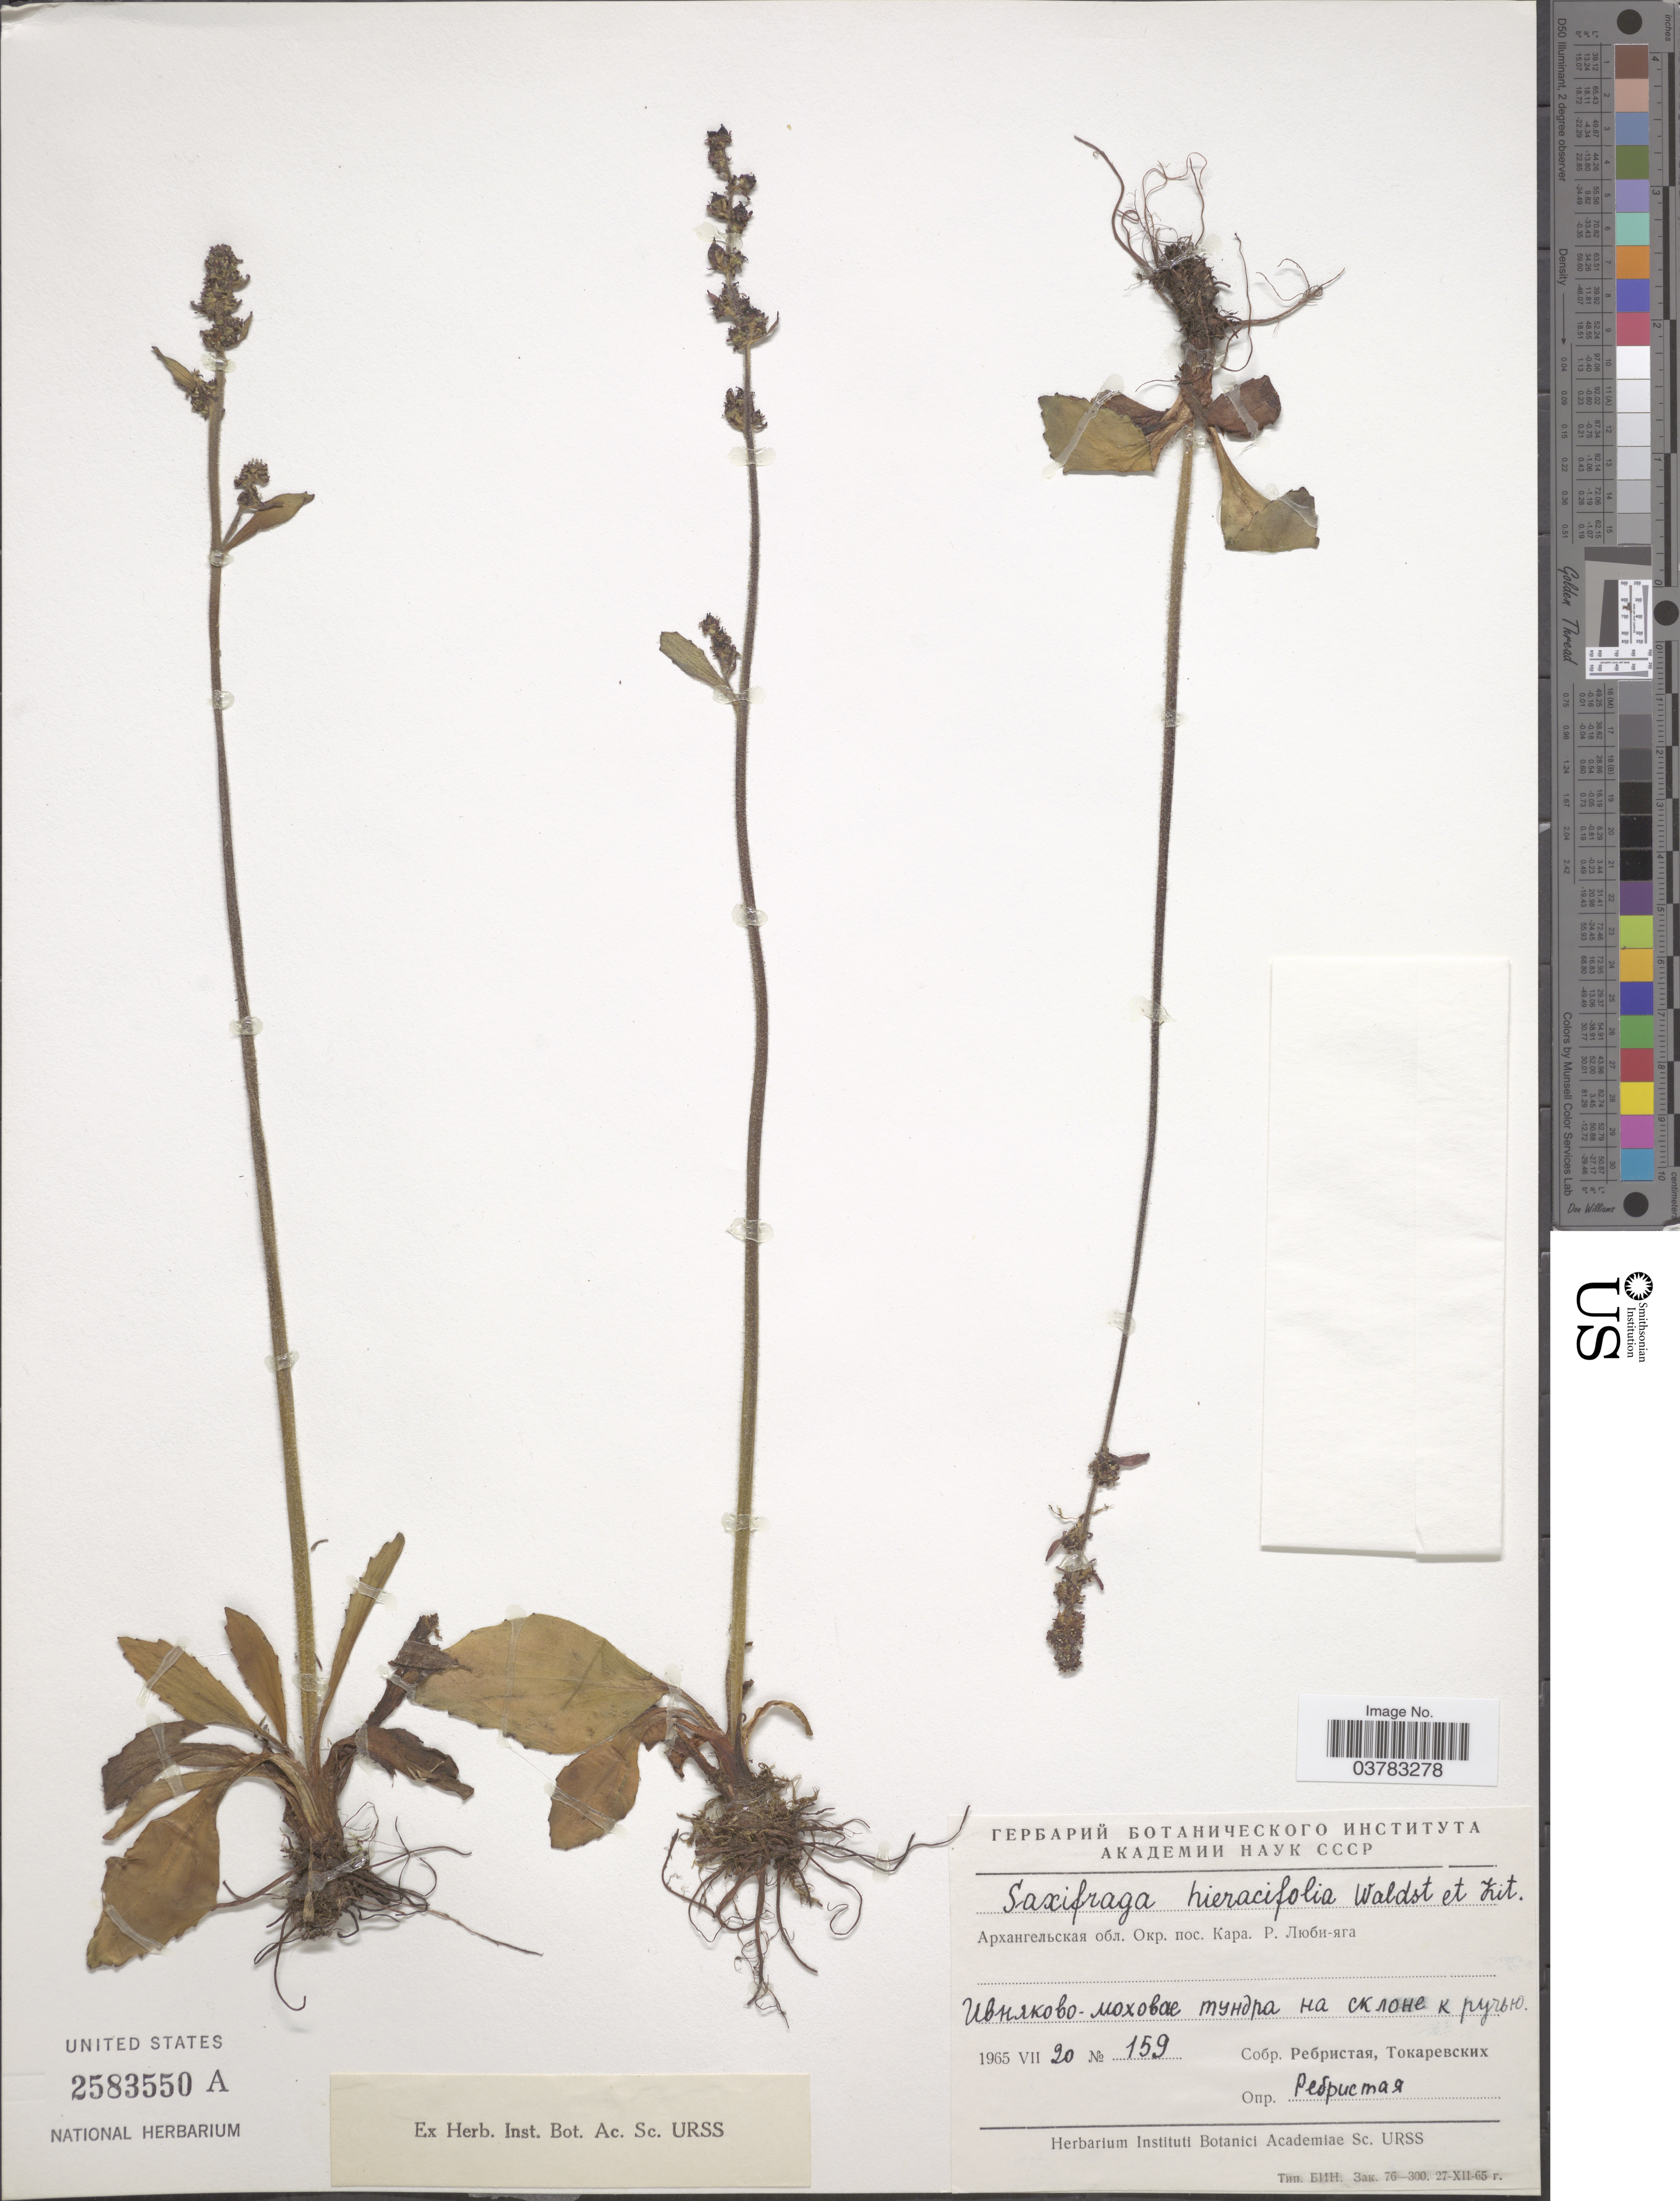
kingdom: Plantae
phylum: Tracheophyta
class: Magnoliopsida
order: Saxifragales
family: Saxifragaceae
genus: Micranthes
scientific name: Micranthes hieraciifolia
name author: (Waldst. & Kit. ex Willd.) Haw.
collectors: Rebristaya & Tokarevskikh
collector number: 159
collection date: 1965-07-20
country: Russian Federation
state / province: Arkhangelsk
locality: Vicinity of village Kara, river Lyubi-Yaga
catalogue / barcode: US 2583550A